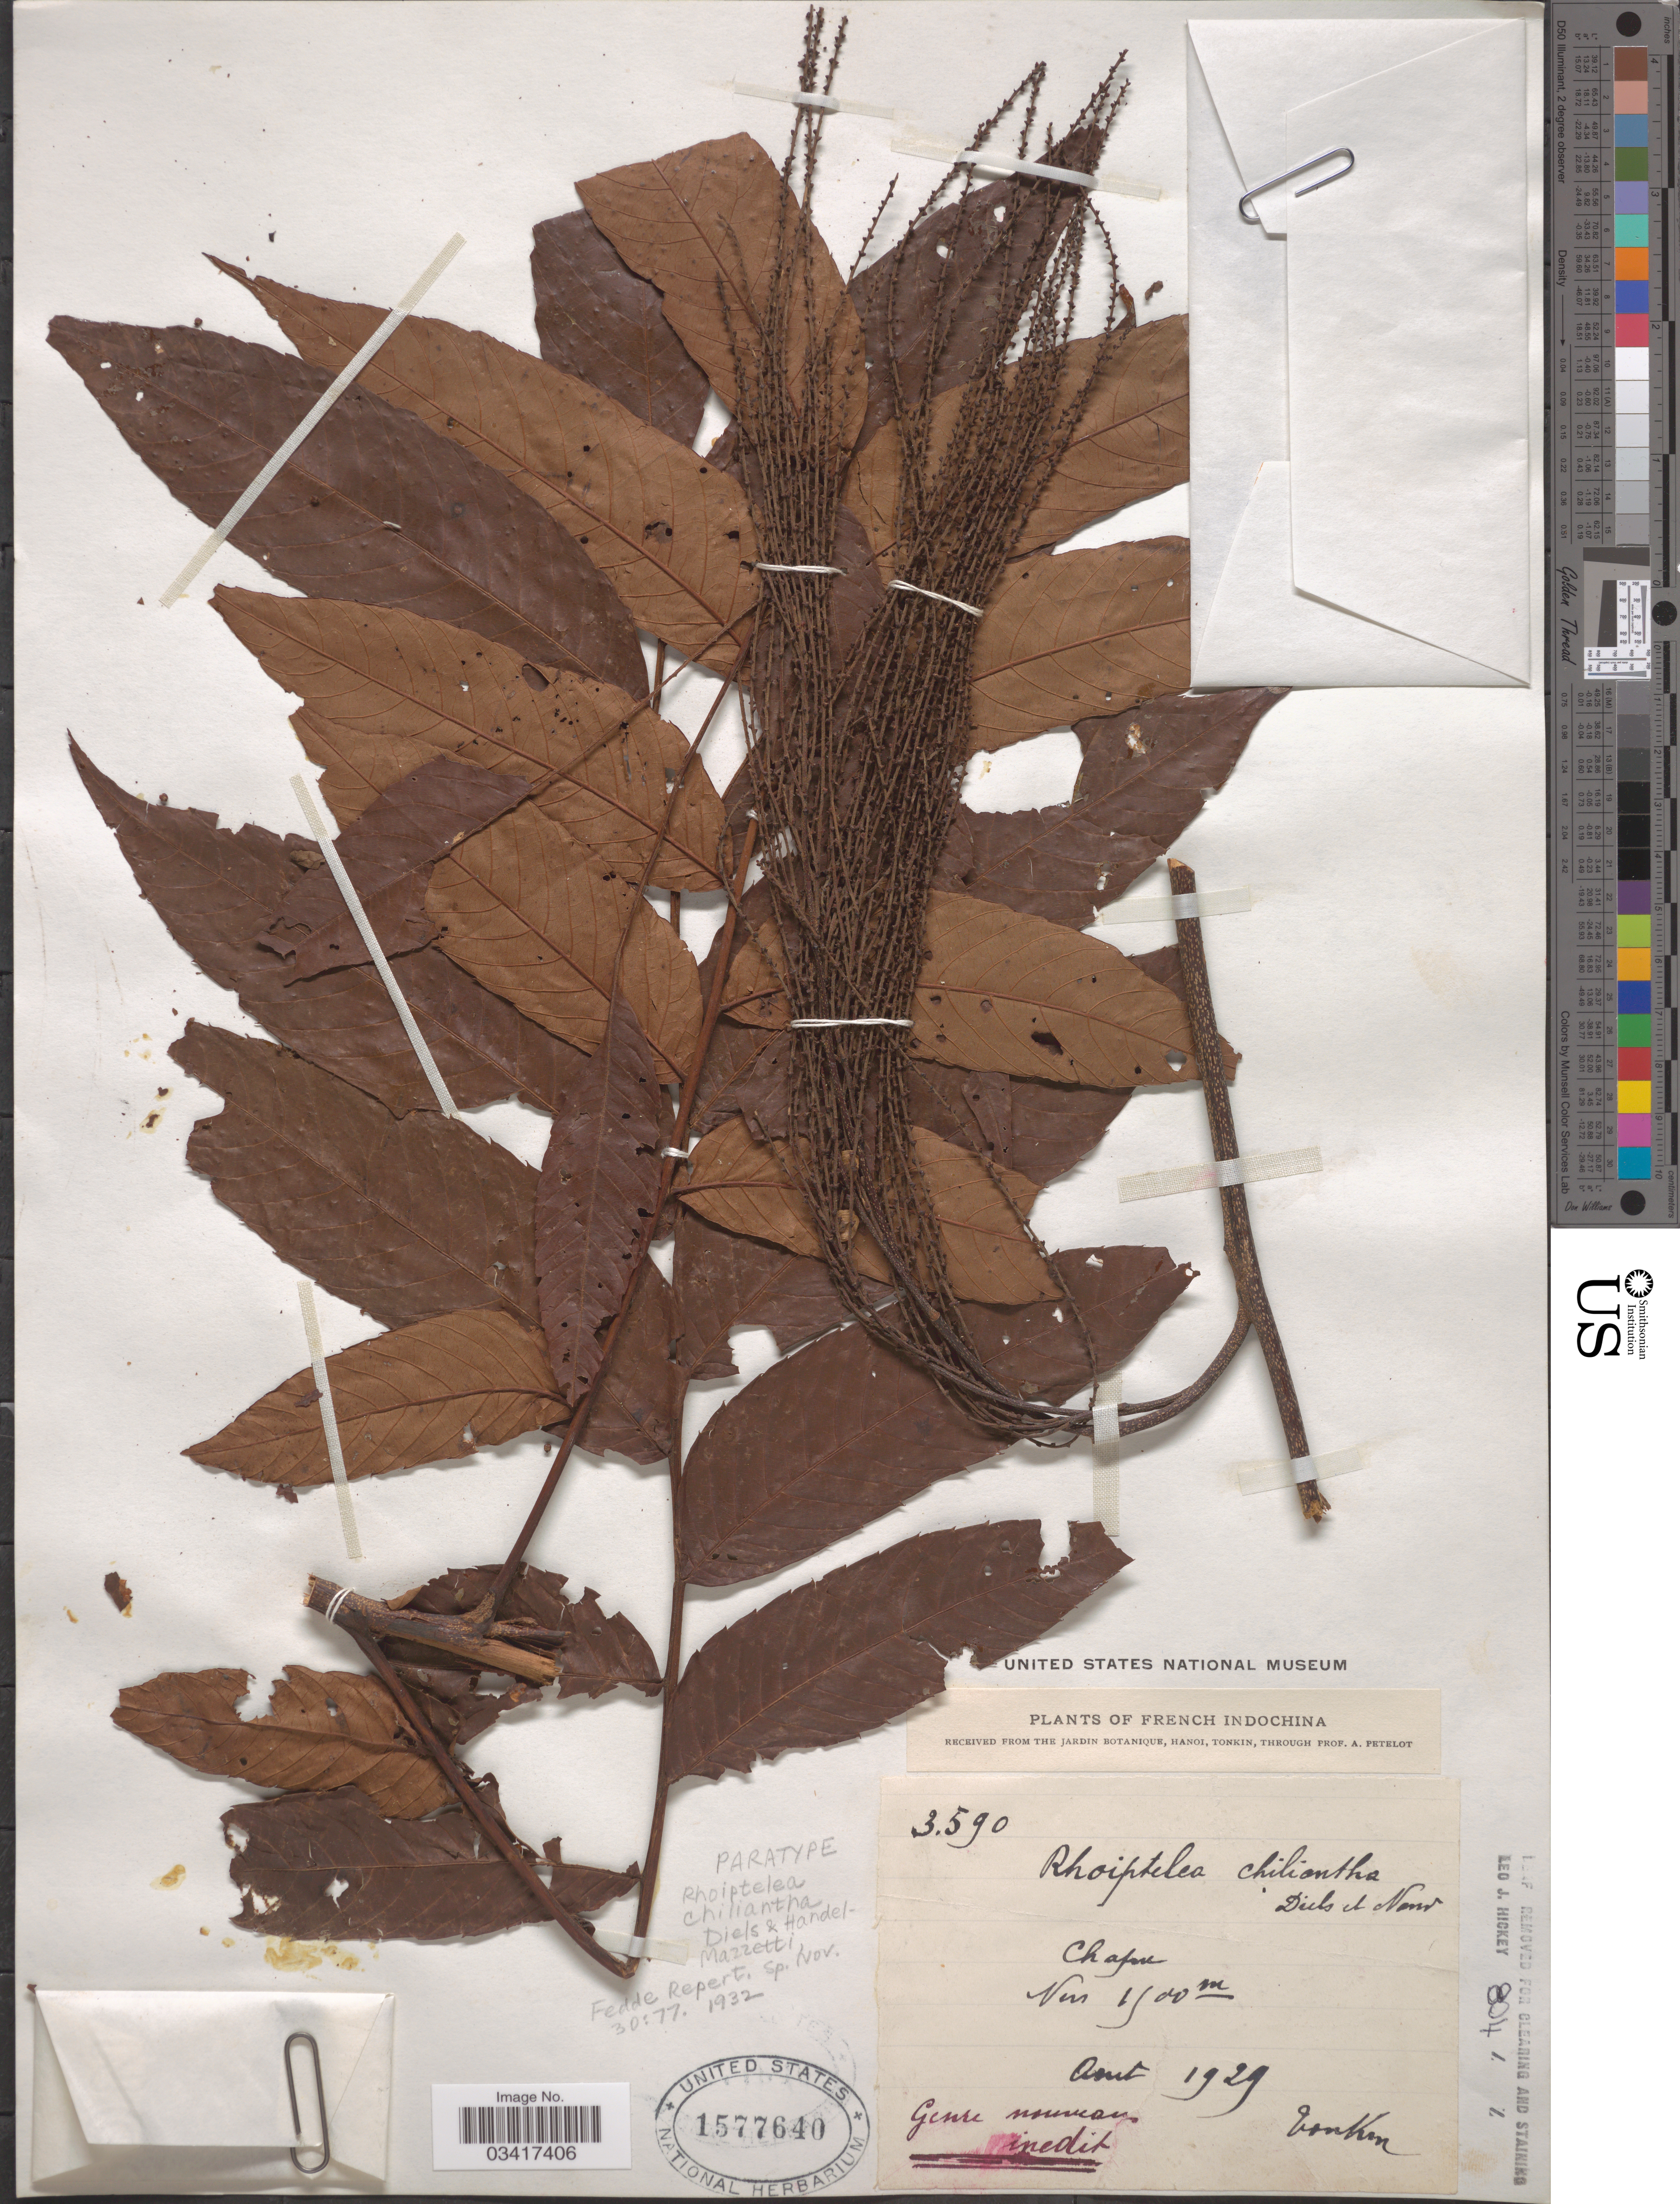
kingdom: Plantae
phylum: Tracheophyta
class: Magnoliopsida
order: Fagales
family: Juglandaceae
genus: Rhoiptelea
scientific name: Rhoiptelea chiliantha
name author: Diels & Hand.-Mazz.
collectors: P. A. Pételot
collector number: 3590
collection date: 1929-08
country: Vietnam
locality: French Indochina. Chapa.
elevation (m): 1500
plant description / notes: Paratype of Rhoiptelea chiliantha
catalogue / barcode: US 1577640